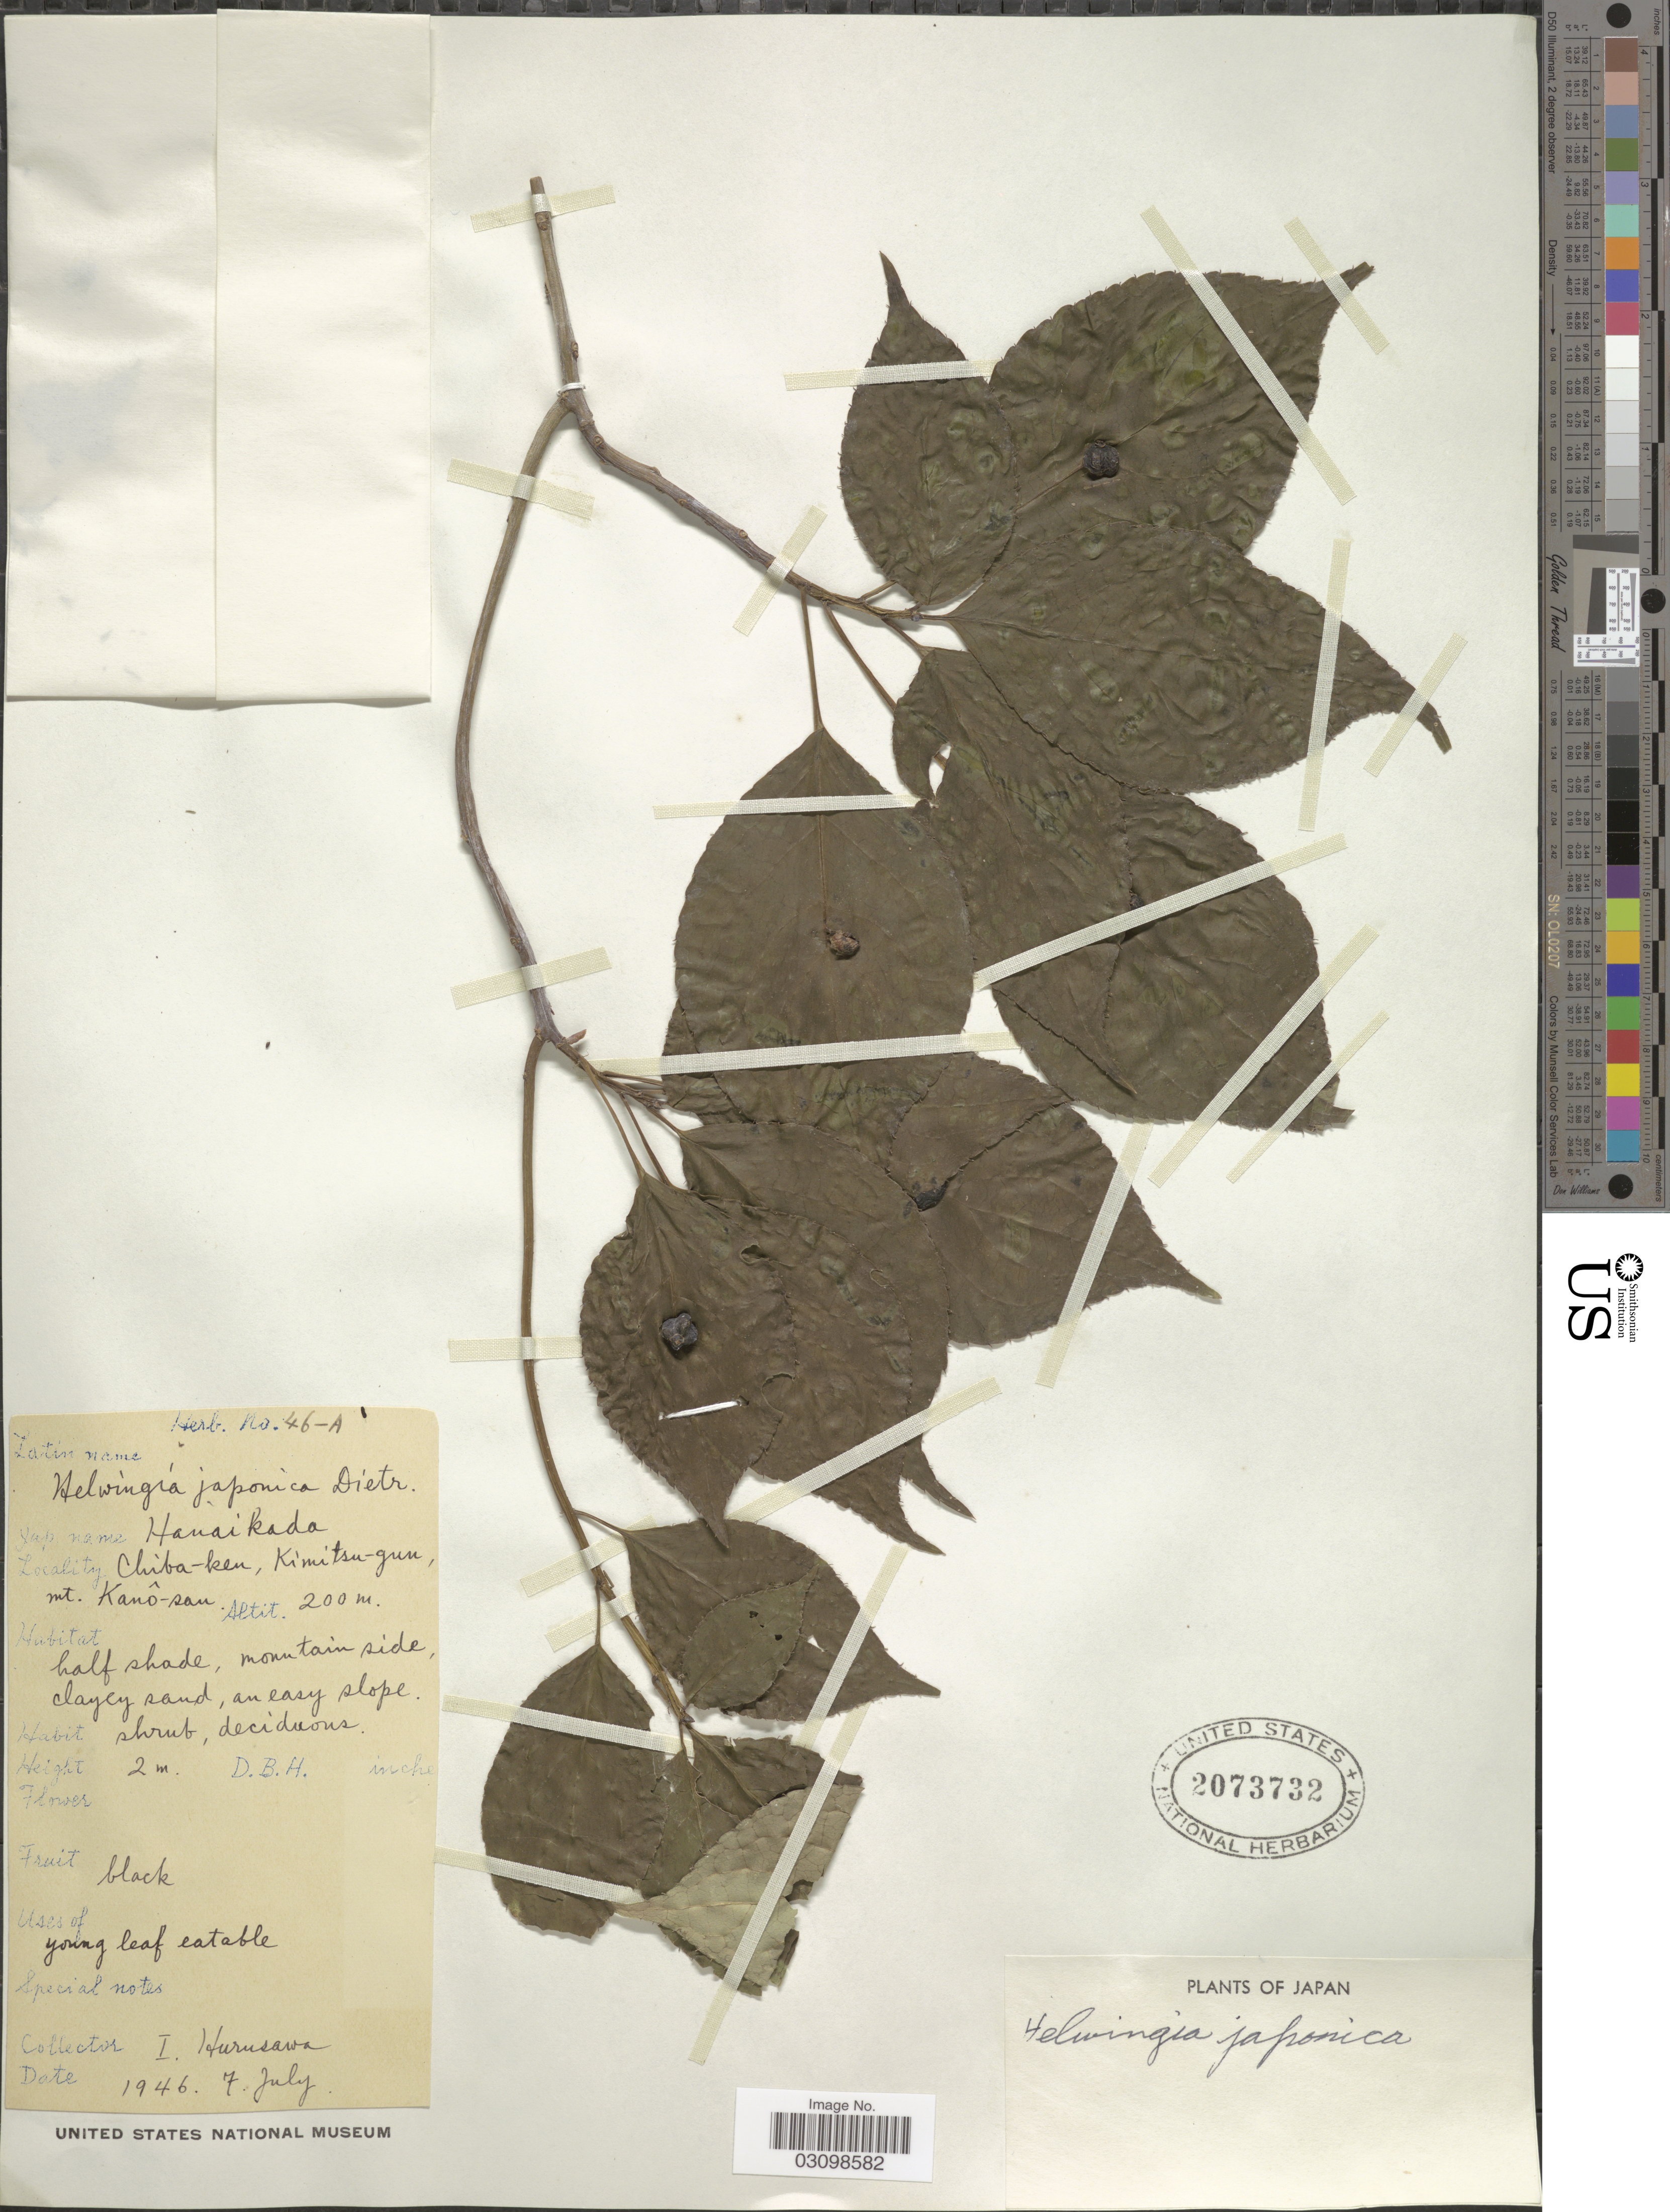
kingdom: Plantae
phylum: Tracheophyta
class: Magnoliopsida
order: Aquifoliales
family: Helwingiaceae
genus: Helwingia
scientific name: Helwingia japonica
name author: (Thunb.) Dietr.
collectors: I. Hurusawa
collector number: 46-A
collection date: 1946-07-07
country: Japan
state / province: Tiba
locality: Chiba-ken, Kimitsu-gun, mt. Kanô-san.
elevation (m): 200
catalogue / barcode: US 2073732